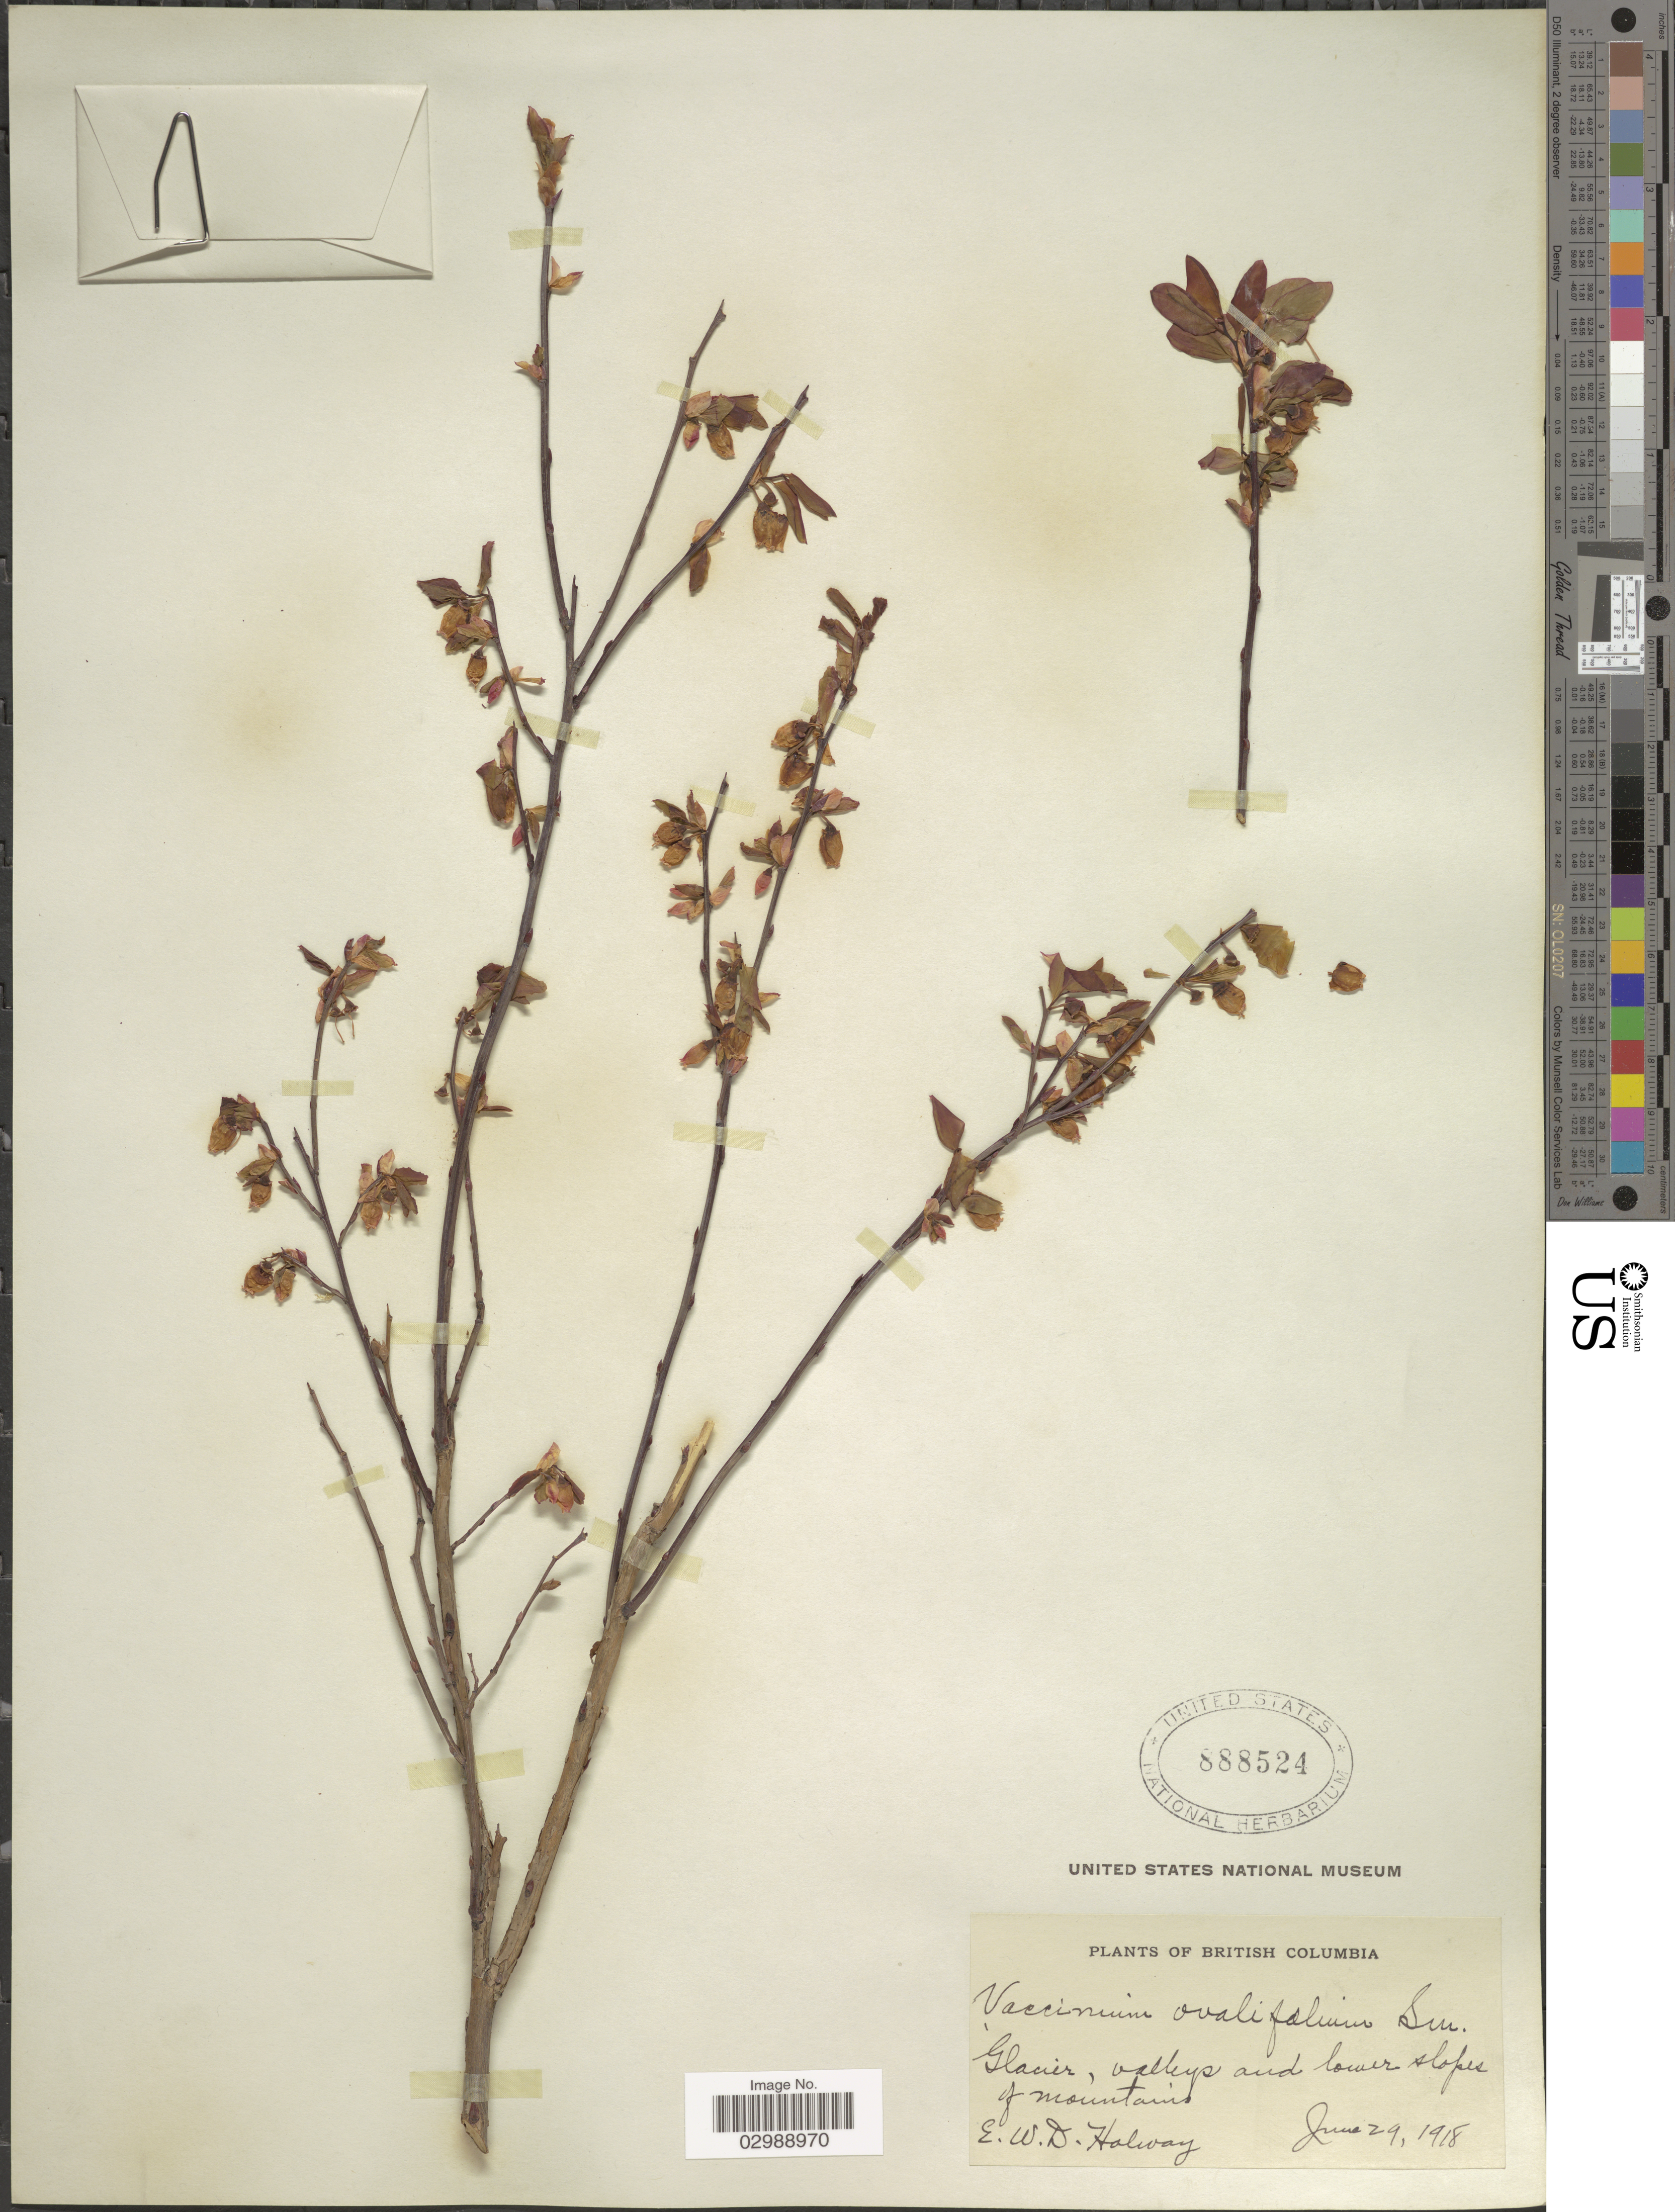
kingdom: Plantae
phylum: Tracheophyta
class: Magnoliopsida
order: Ericales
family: Ericaceae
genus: Vaccinium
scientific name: Vaccinium ovalifolium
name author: Sm.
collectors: E. W. D. Holway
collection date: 1918-06-29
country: Canada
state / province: British Columbia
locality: Glacier, valleys and lower slopes of mountains.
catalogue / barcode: US 888524